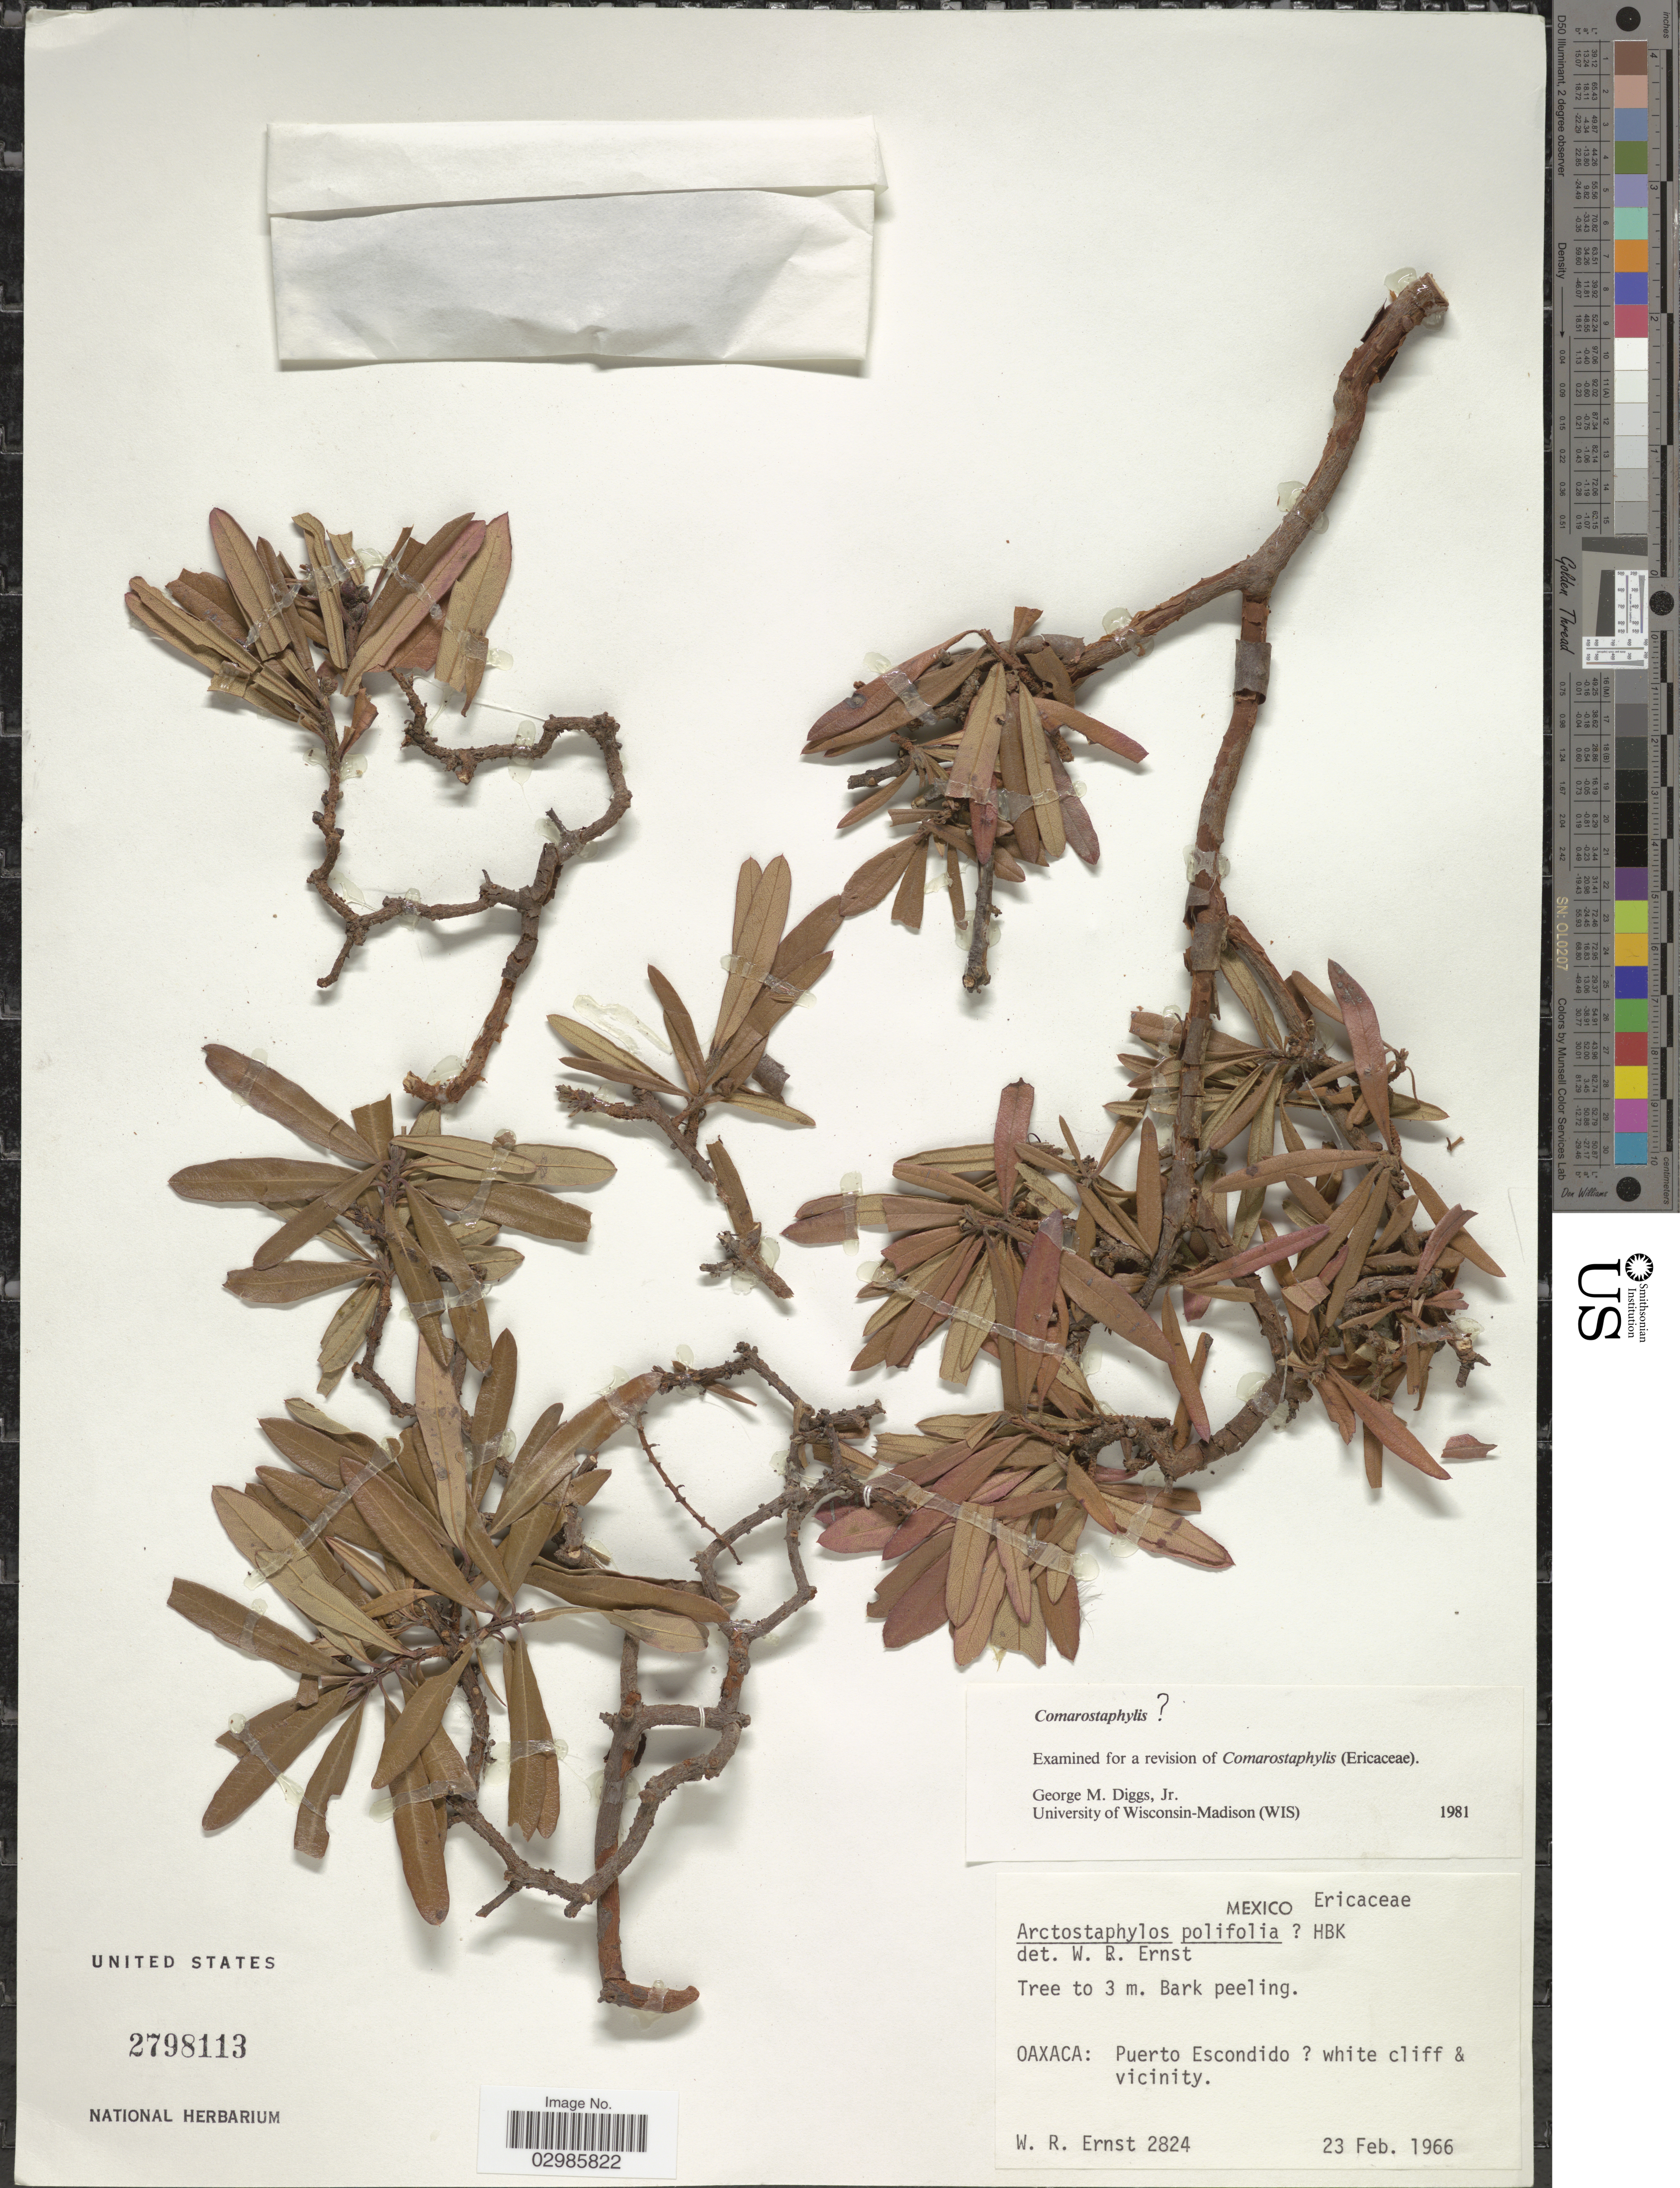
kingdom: Plantae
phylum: Tracheophyta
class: Magnoliopsida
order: Ericales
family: Ericaceae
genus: Comarostaphylis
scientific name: Comarostaphylis sp.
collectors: W. R. Ernst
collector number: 2824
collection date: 1966-02-23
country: Mexico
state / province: Oaxaca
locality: Puerto Escondido [unsure placement] white cliff & vicinity.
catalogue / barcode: US 2798113